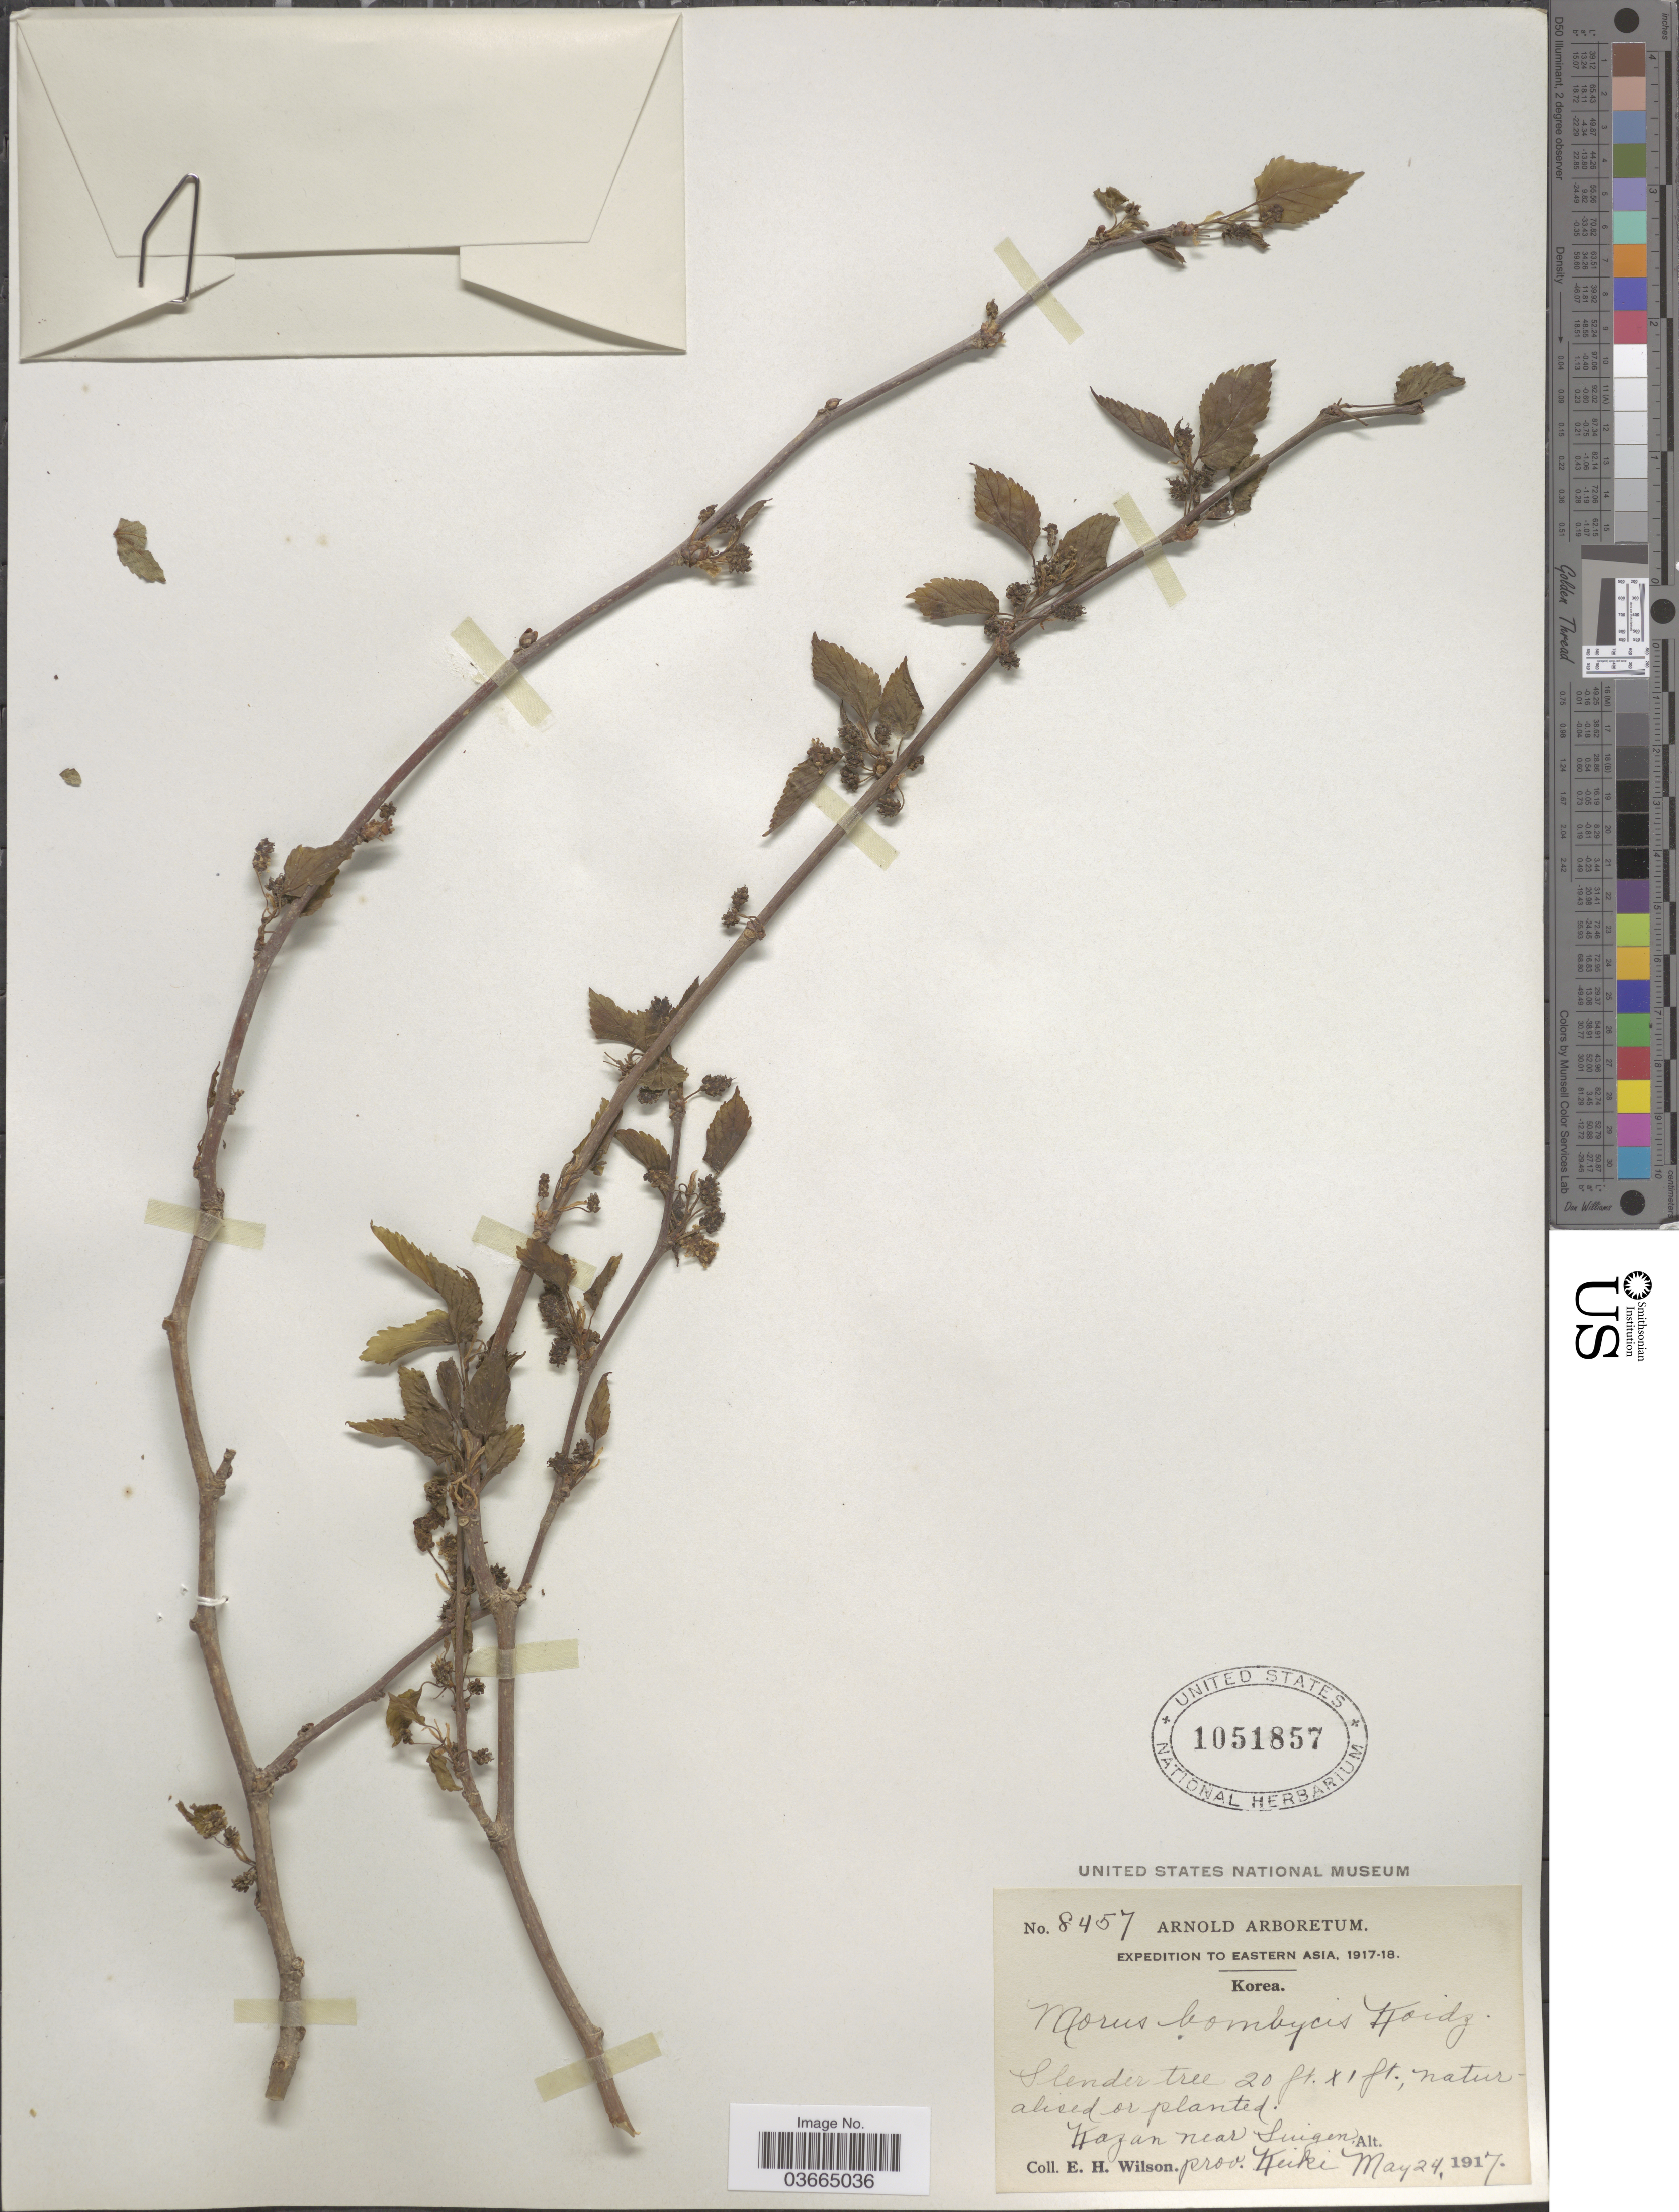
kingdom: Plantae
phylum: Tracheophyta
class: Magnoliopsida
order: Rosales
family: Moraceae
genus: Morus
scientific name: Morus bombycis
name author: Koidz.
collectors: E. Wilson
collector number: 8457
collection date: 1917-05-24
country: South Korea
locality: Eastern Asia. Korea. Kazan near Suigen, prov. Keiki.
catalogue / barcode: US 1051857